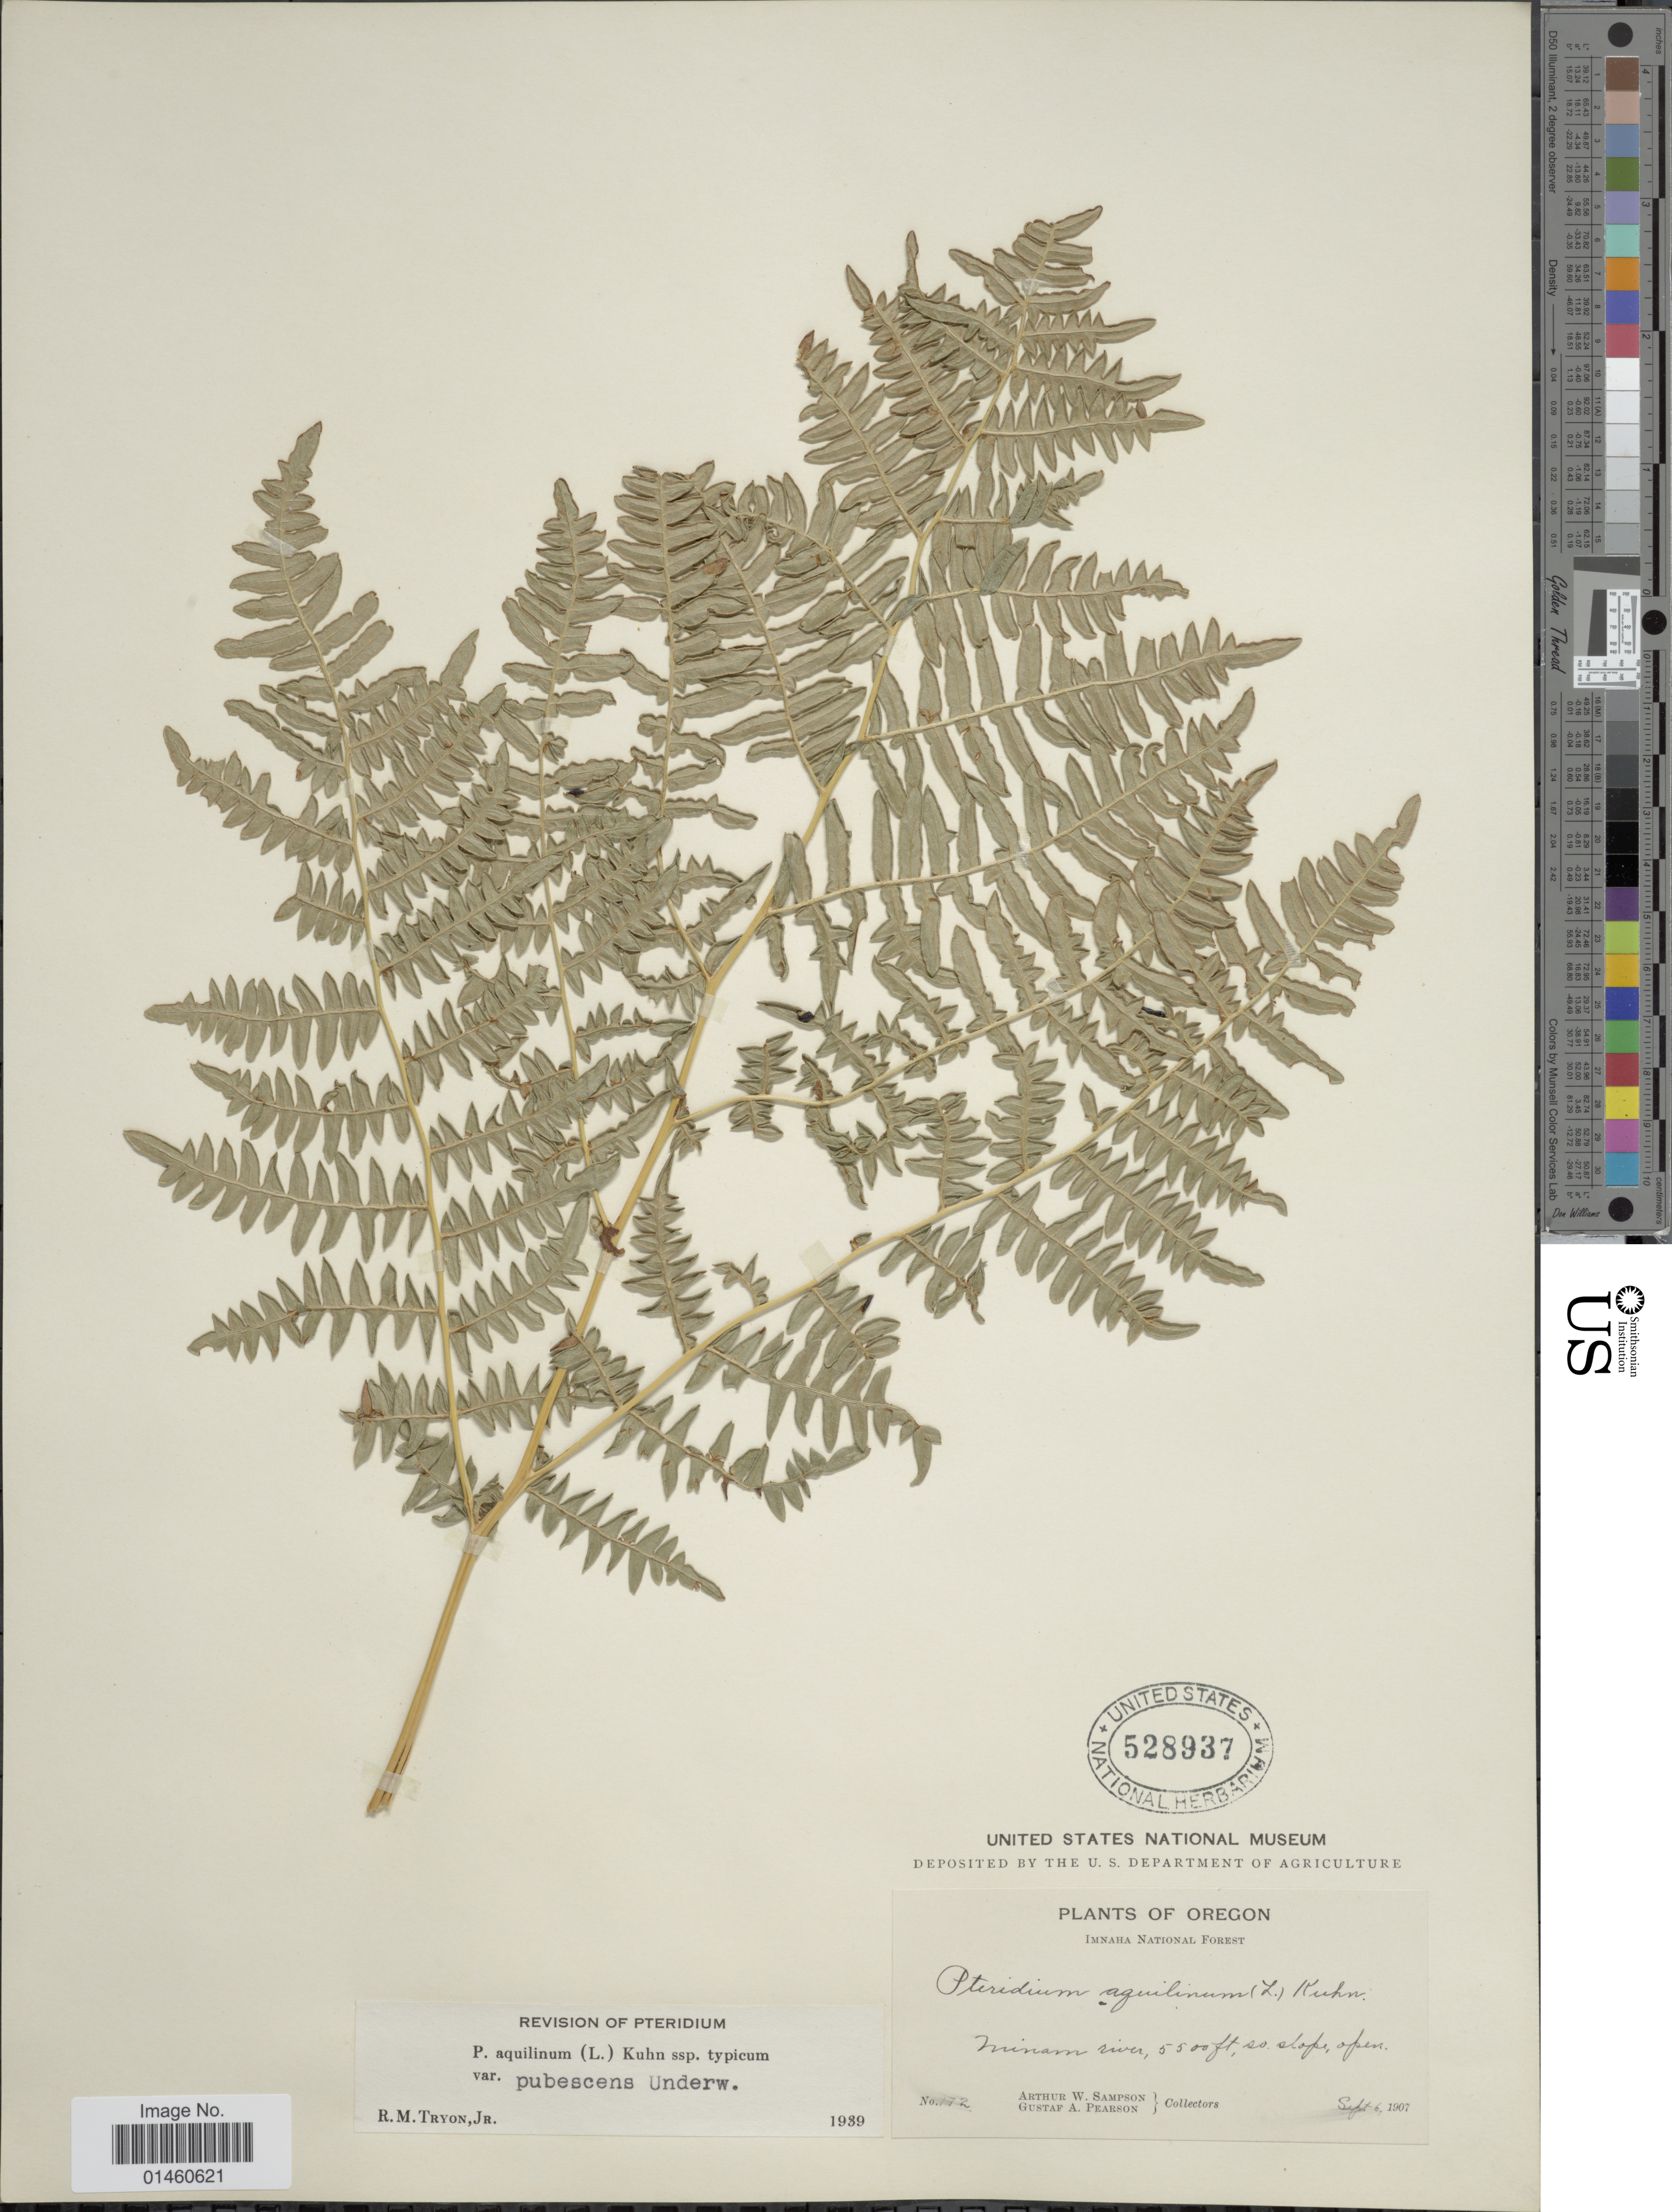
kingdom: Plantae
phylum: Tracheophyta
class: Polypodiopsida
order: Polypodiales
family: Dennstaedtiaceae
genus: Pteridium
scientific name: Pteridium pubescens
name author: (Underw.) Christenh.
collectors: A. Sampson & G. A. Pearson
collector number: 172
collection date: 1907-09-06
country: United States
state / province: Oregon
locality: Imnaha National Forest, Minam river, slope, open.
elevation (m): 1676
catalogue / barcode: US 528937